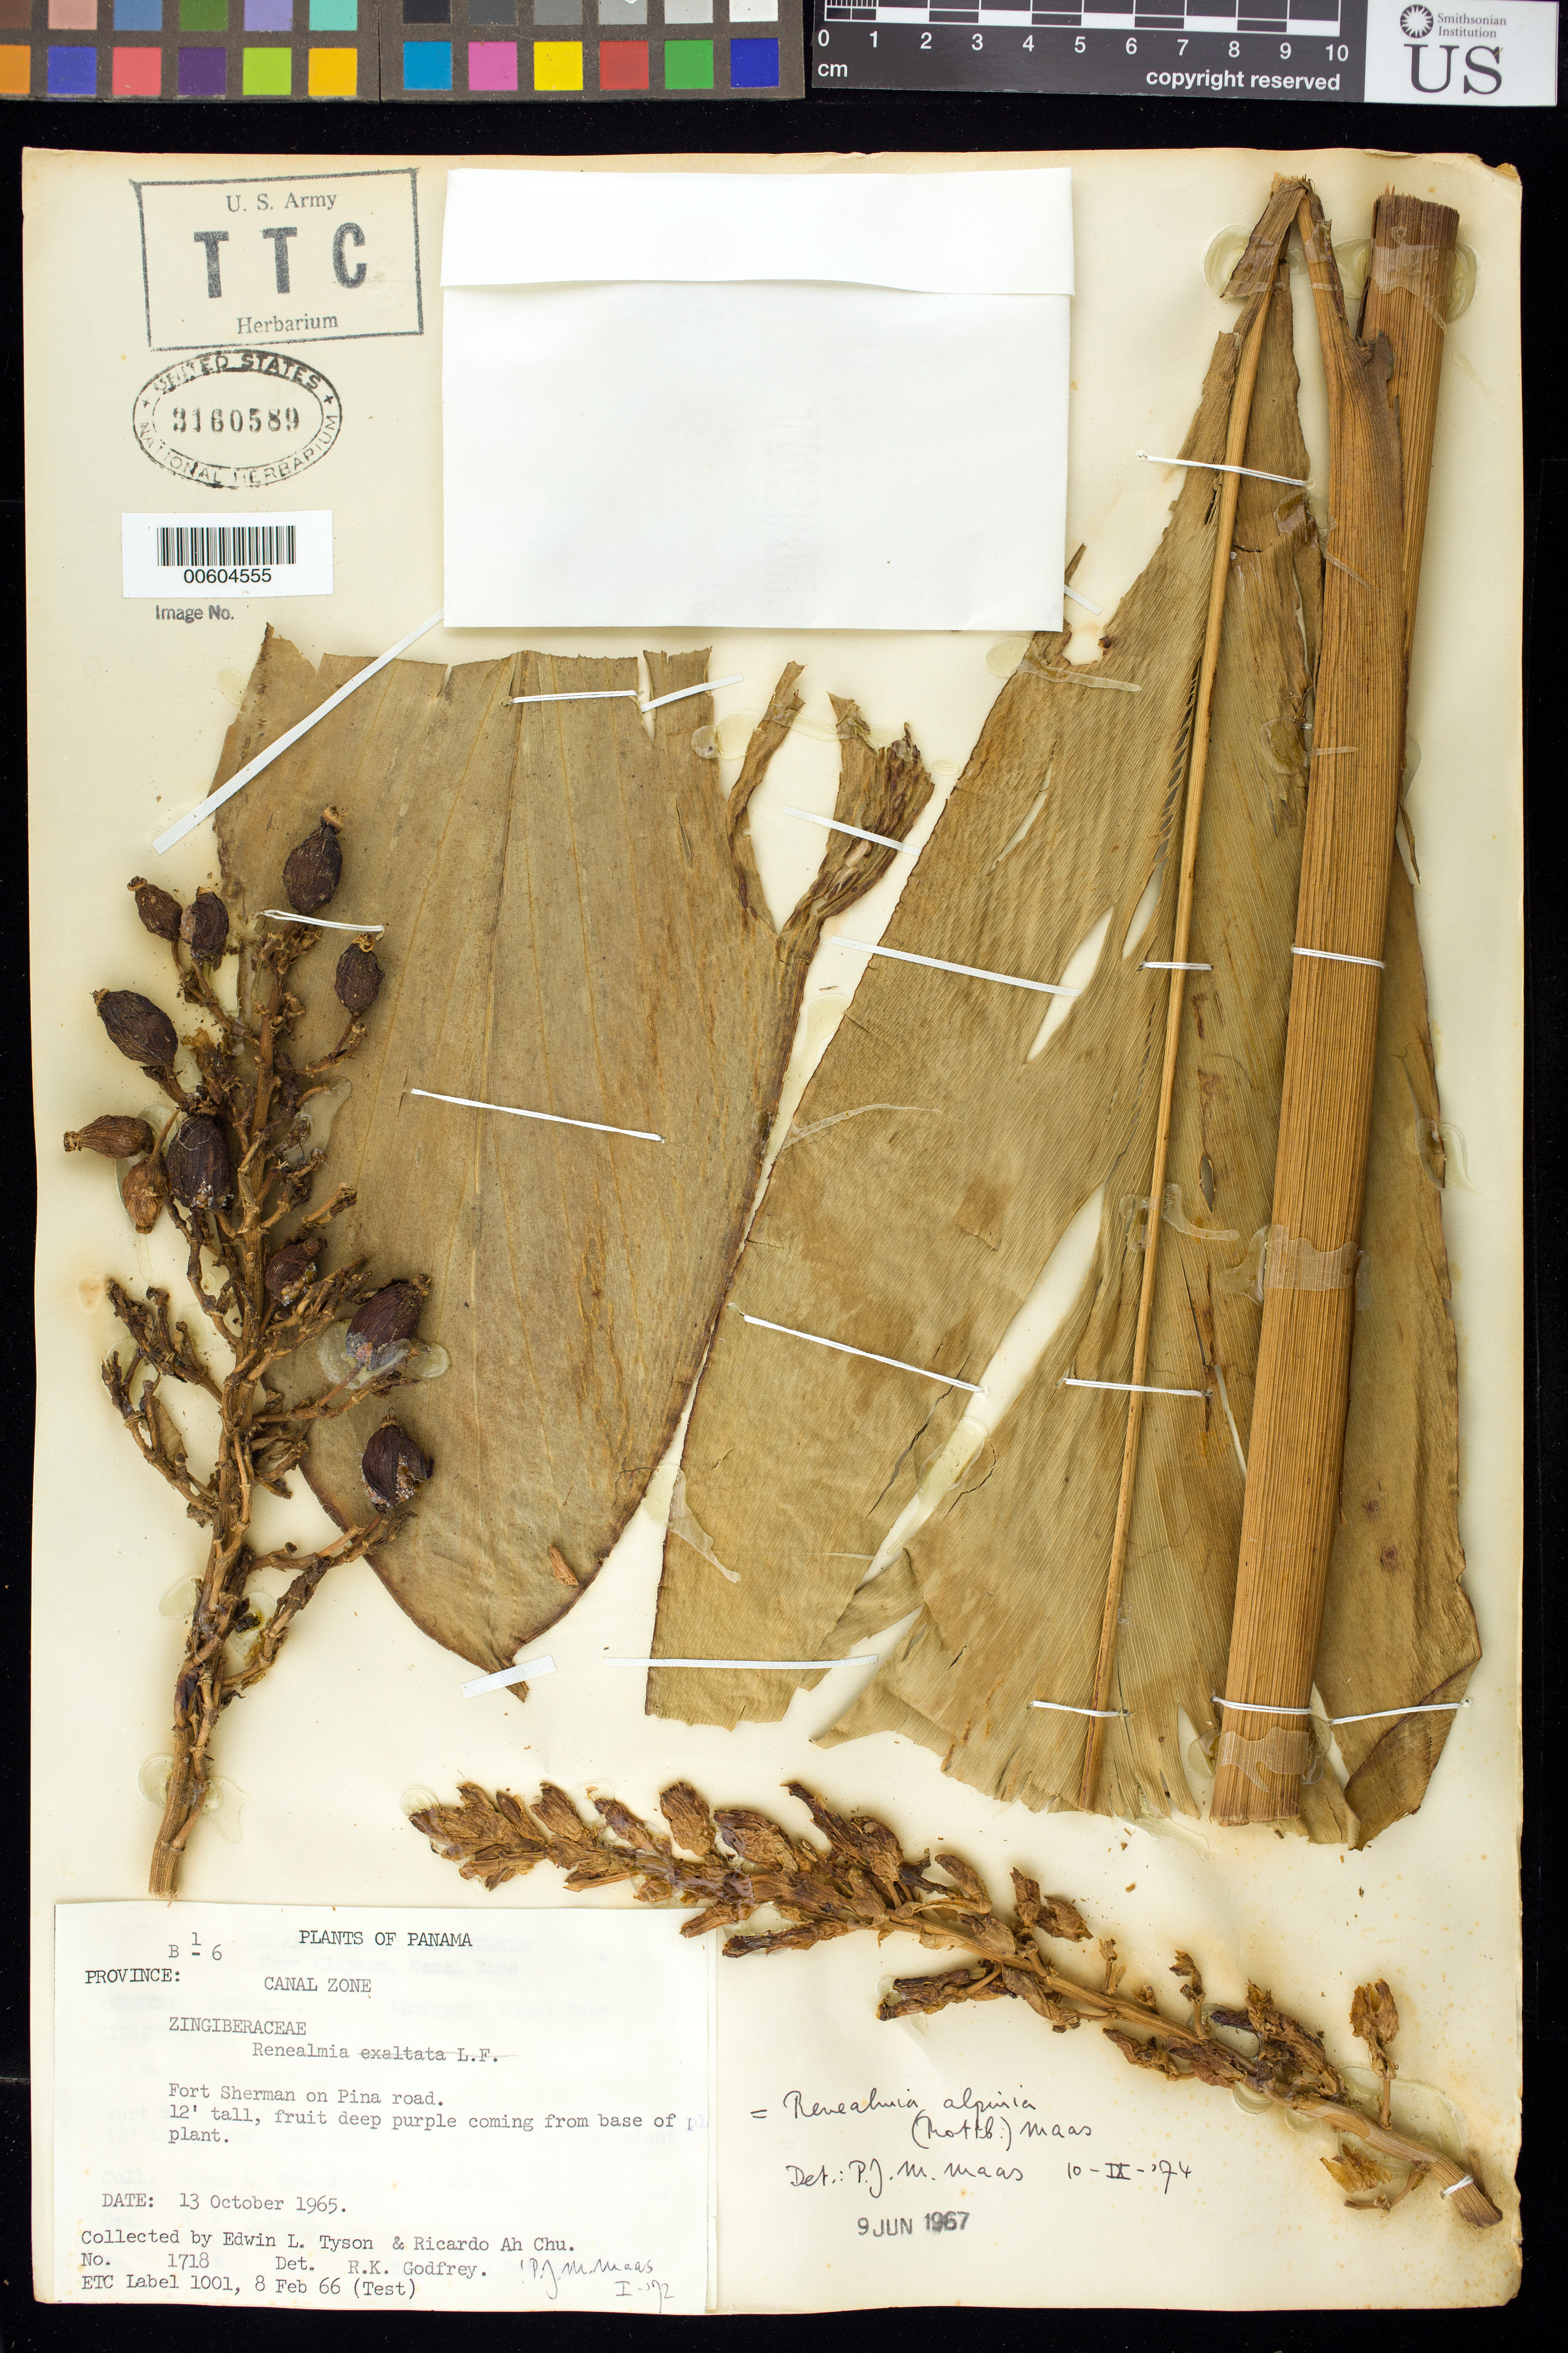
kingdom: Plantae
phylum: Tracheophyta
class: Liliopsida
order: Zingiberales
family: Zingiberaceae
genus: Renealmia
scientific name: Renealmia alpinia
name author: (Rottb.) Maas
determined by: Maas, Paul J. M.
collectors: E. L. Tyson & R. Ah Chu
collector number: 1718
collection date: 1965-10-13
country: Panama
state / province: Colón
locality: Fort Sherman on Pina road.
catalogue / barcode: US 3160589